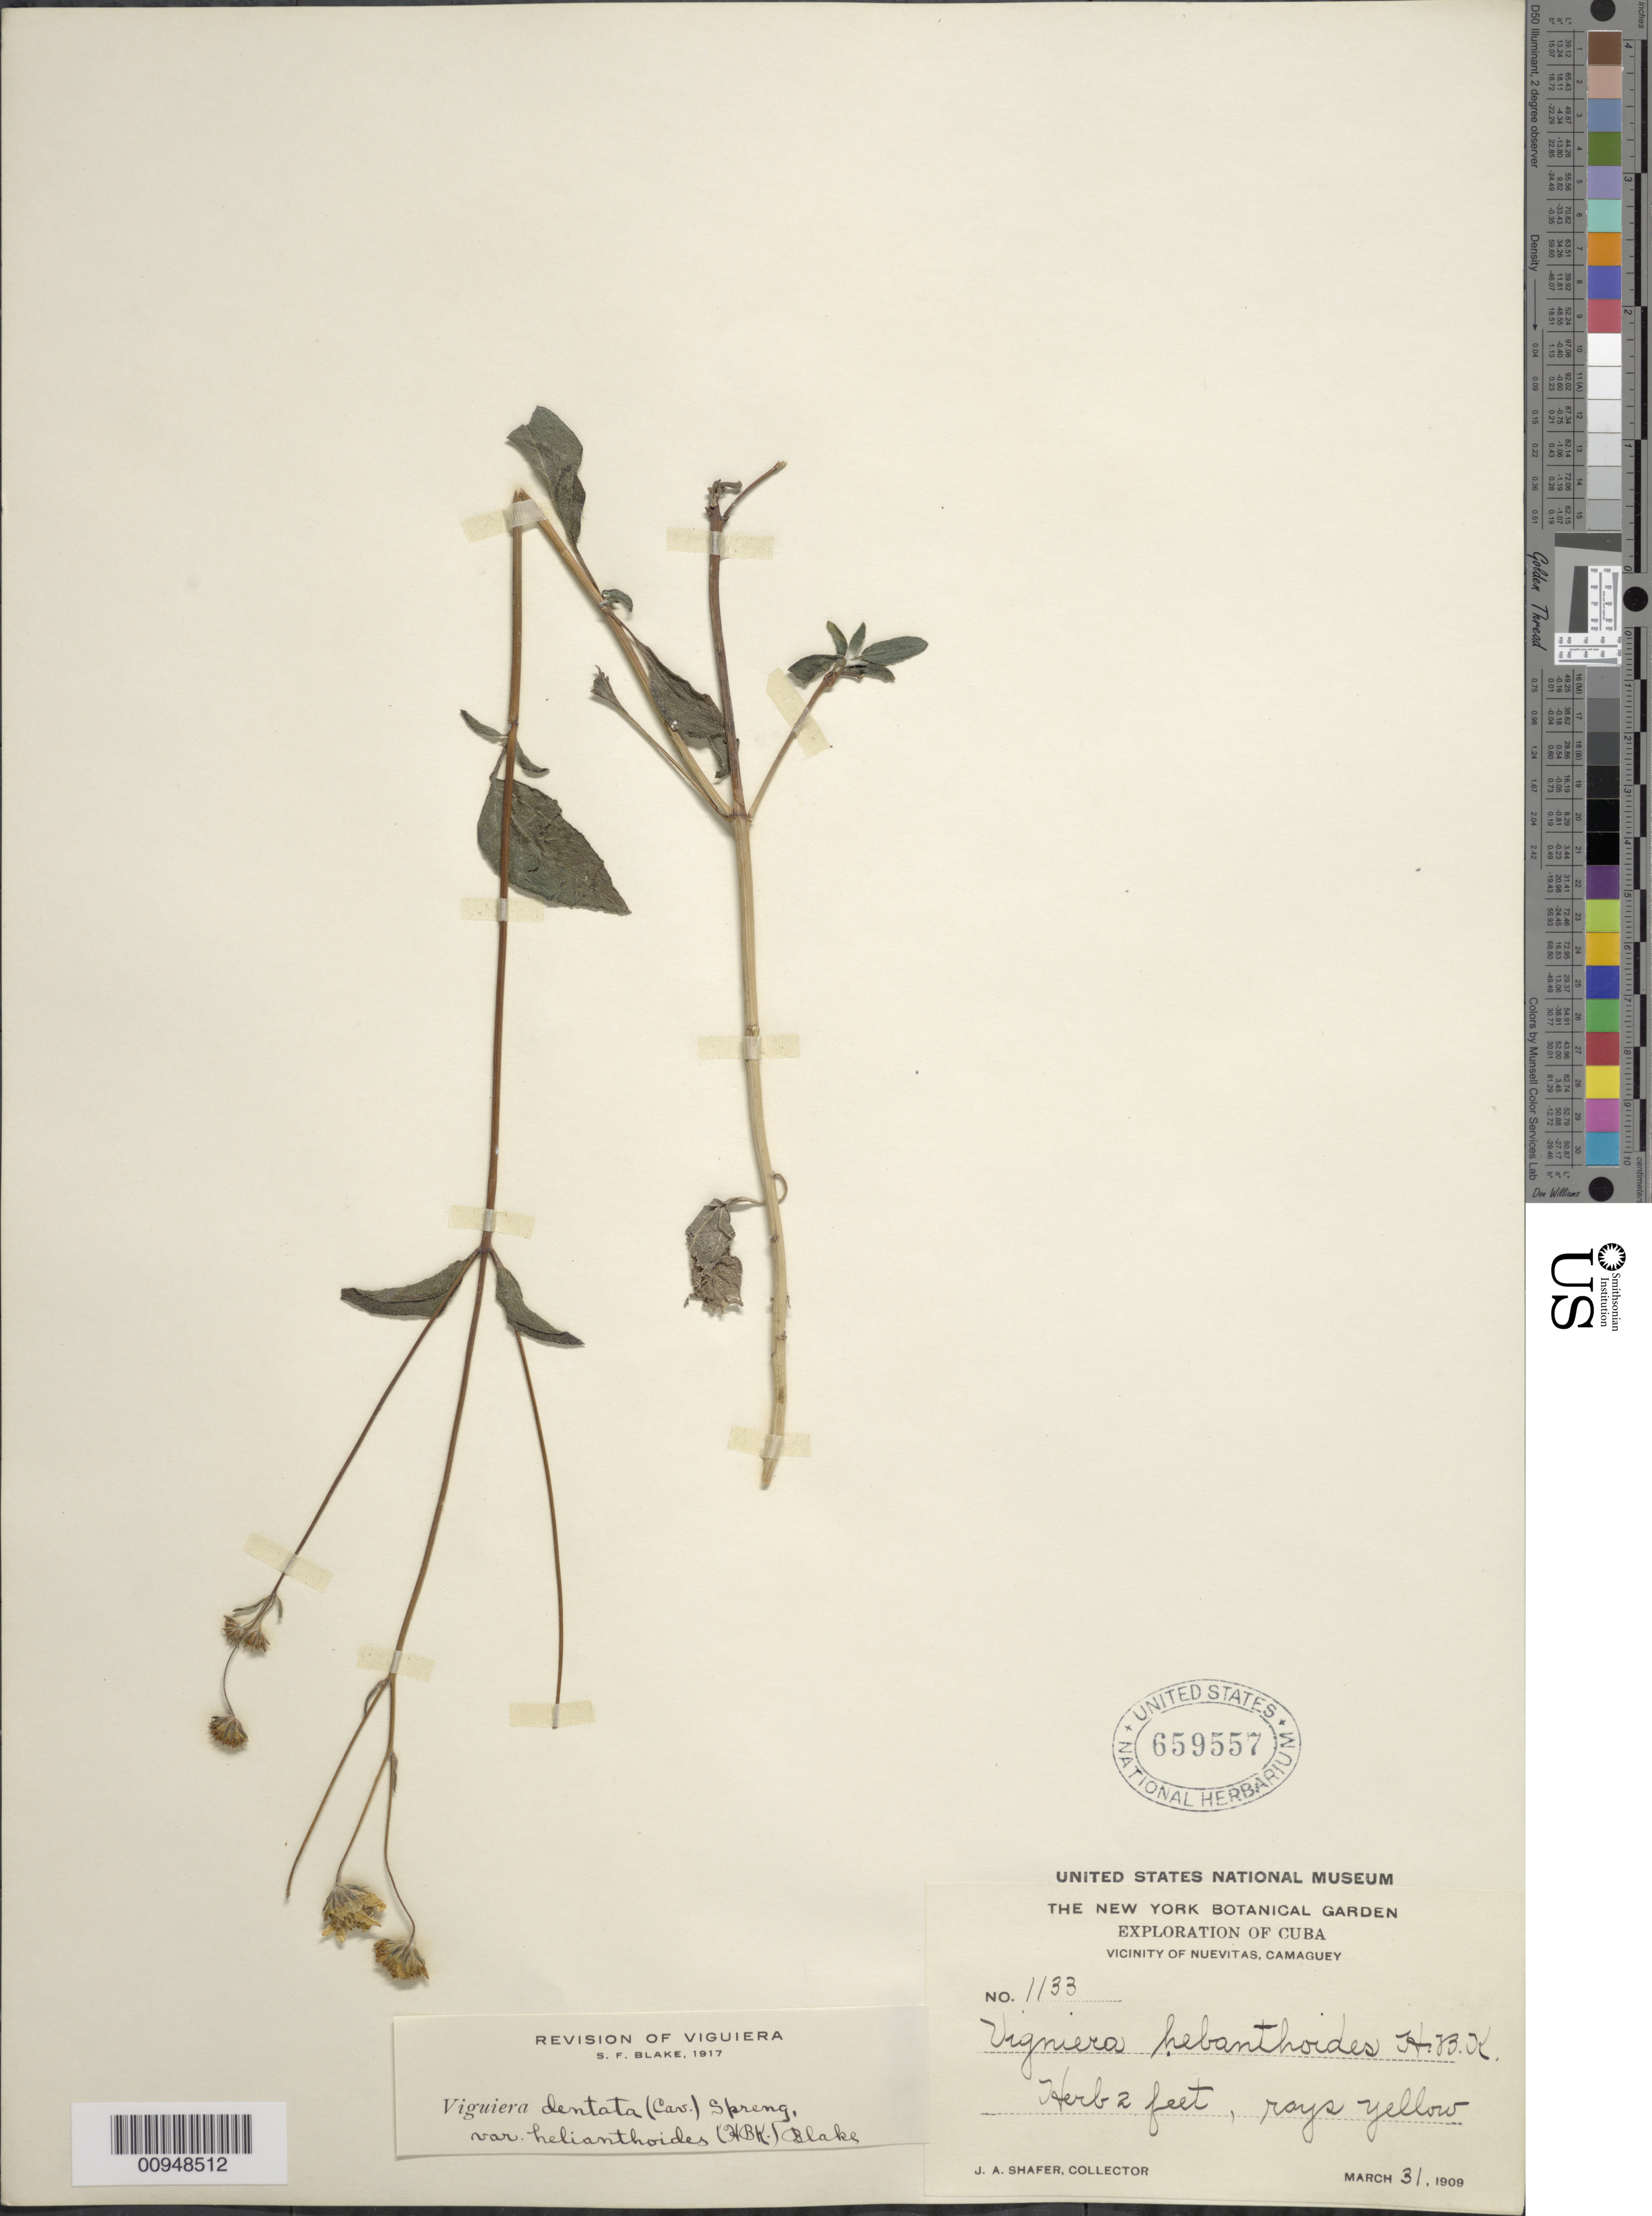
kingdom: Plantae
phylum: Tracheophyta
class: Magnoliopsida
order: Asterales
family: Asteraceae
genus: Viguiera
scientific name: Viguiera dentata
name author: (Cav.) Spreng.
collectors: J. A. Shafer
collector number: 1133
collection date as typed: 31 Mar 1909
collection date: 1909-03-31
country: Cuba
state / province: Camagüey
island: Cuba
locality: Vicinity of Nuevitas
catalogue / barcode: US 659557